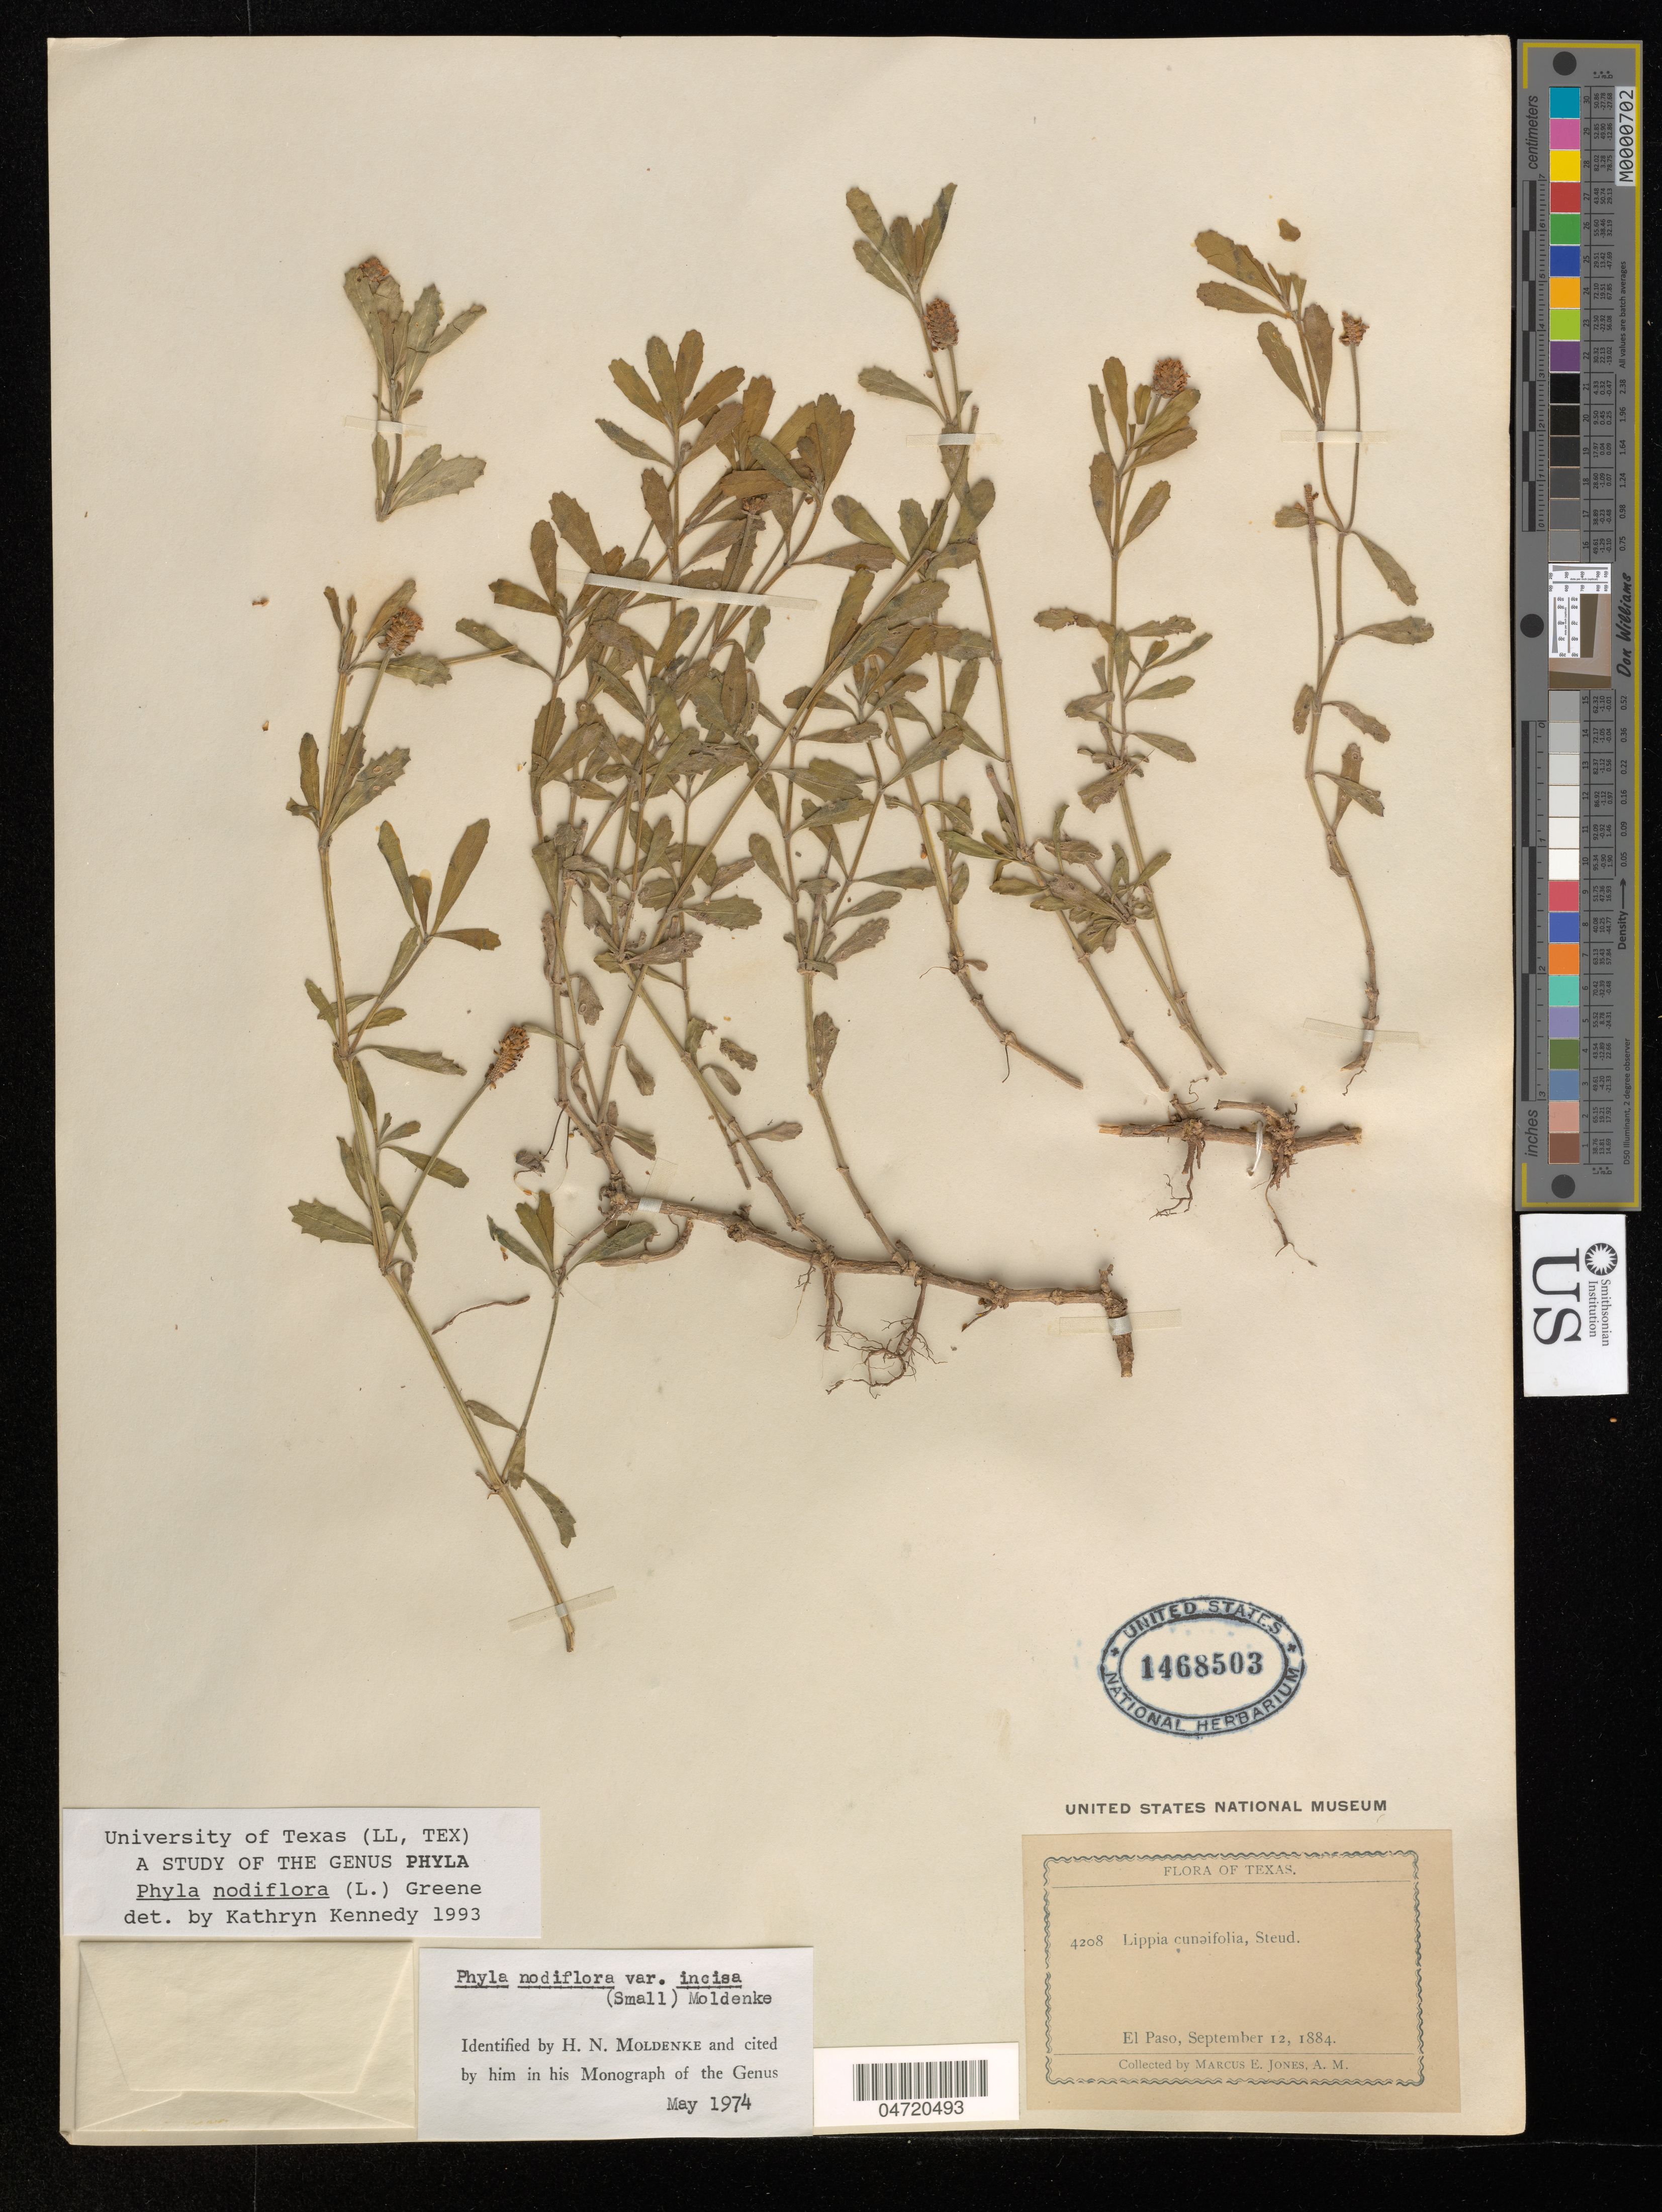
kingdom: Plantae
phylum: Tracheophyta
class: Magnoliopsida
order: Lamiales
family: Verbenaceae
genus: Phyla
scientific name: Phyla nodiflora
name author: (L.) Greene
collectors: M. E. Jones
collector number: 4208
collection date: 1884-09-12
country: United States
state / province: Texas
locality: El Paso.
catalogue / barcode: US 1468503